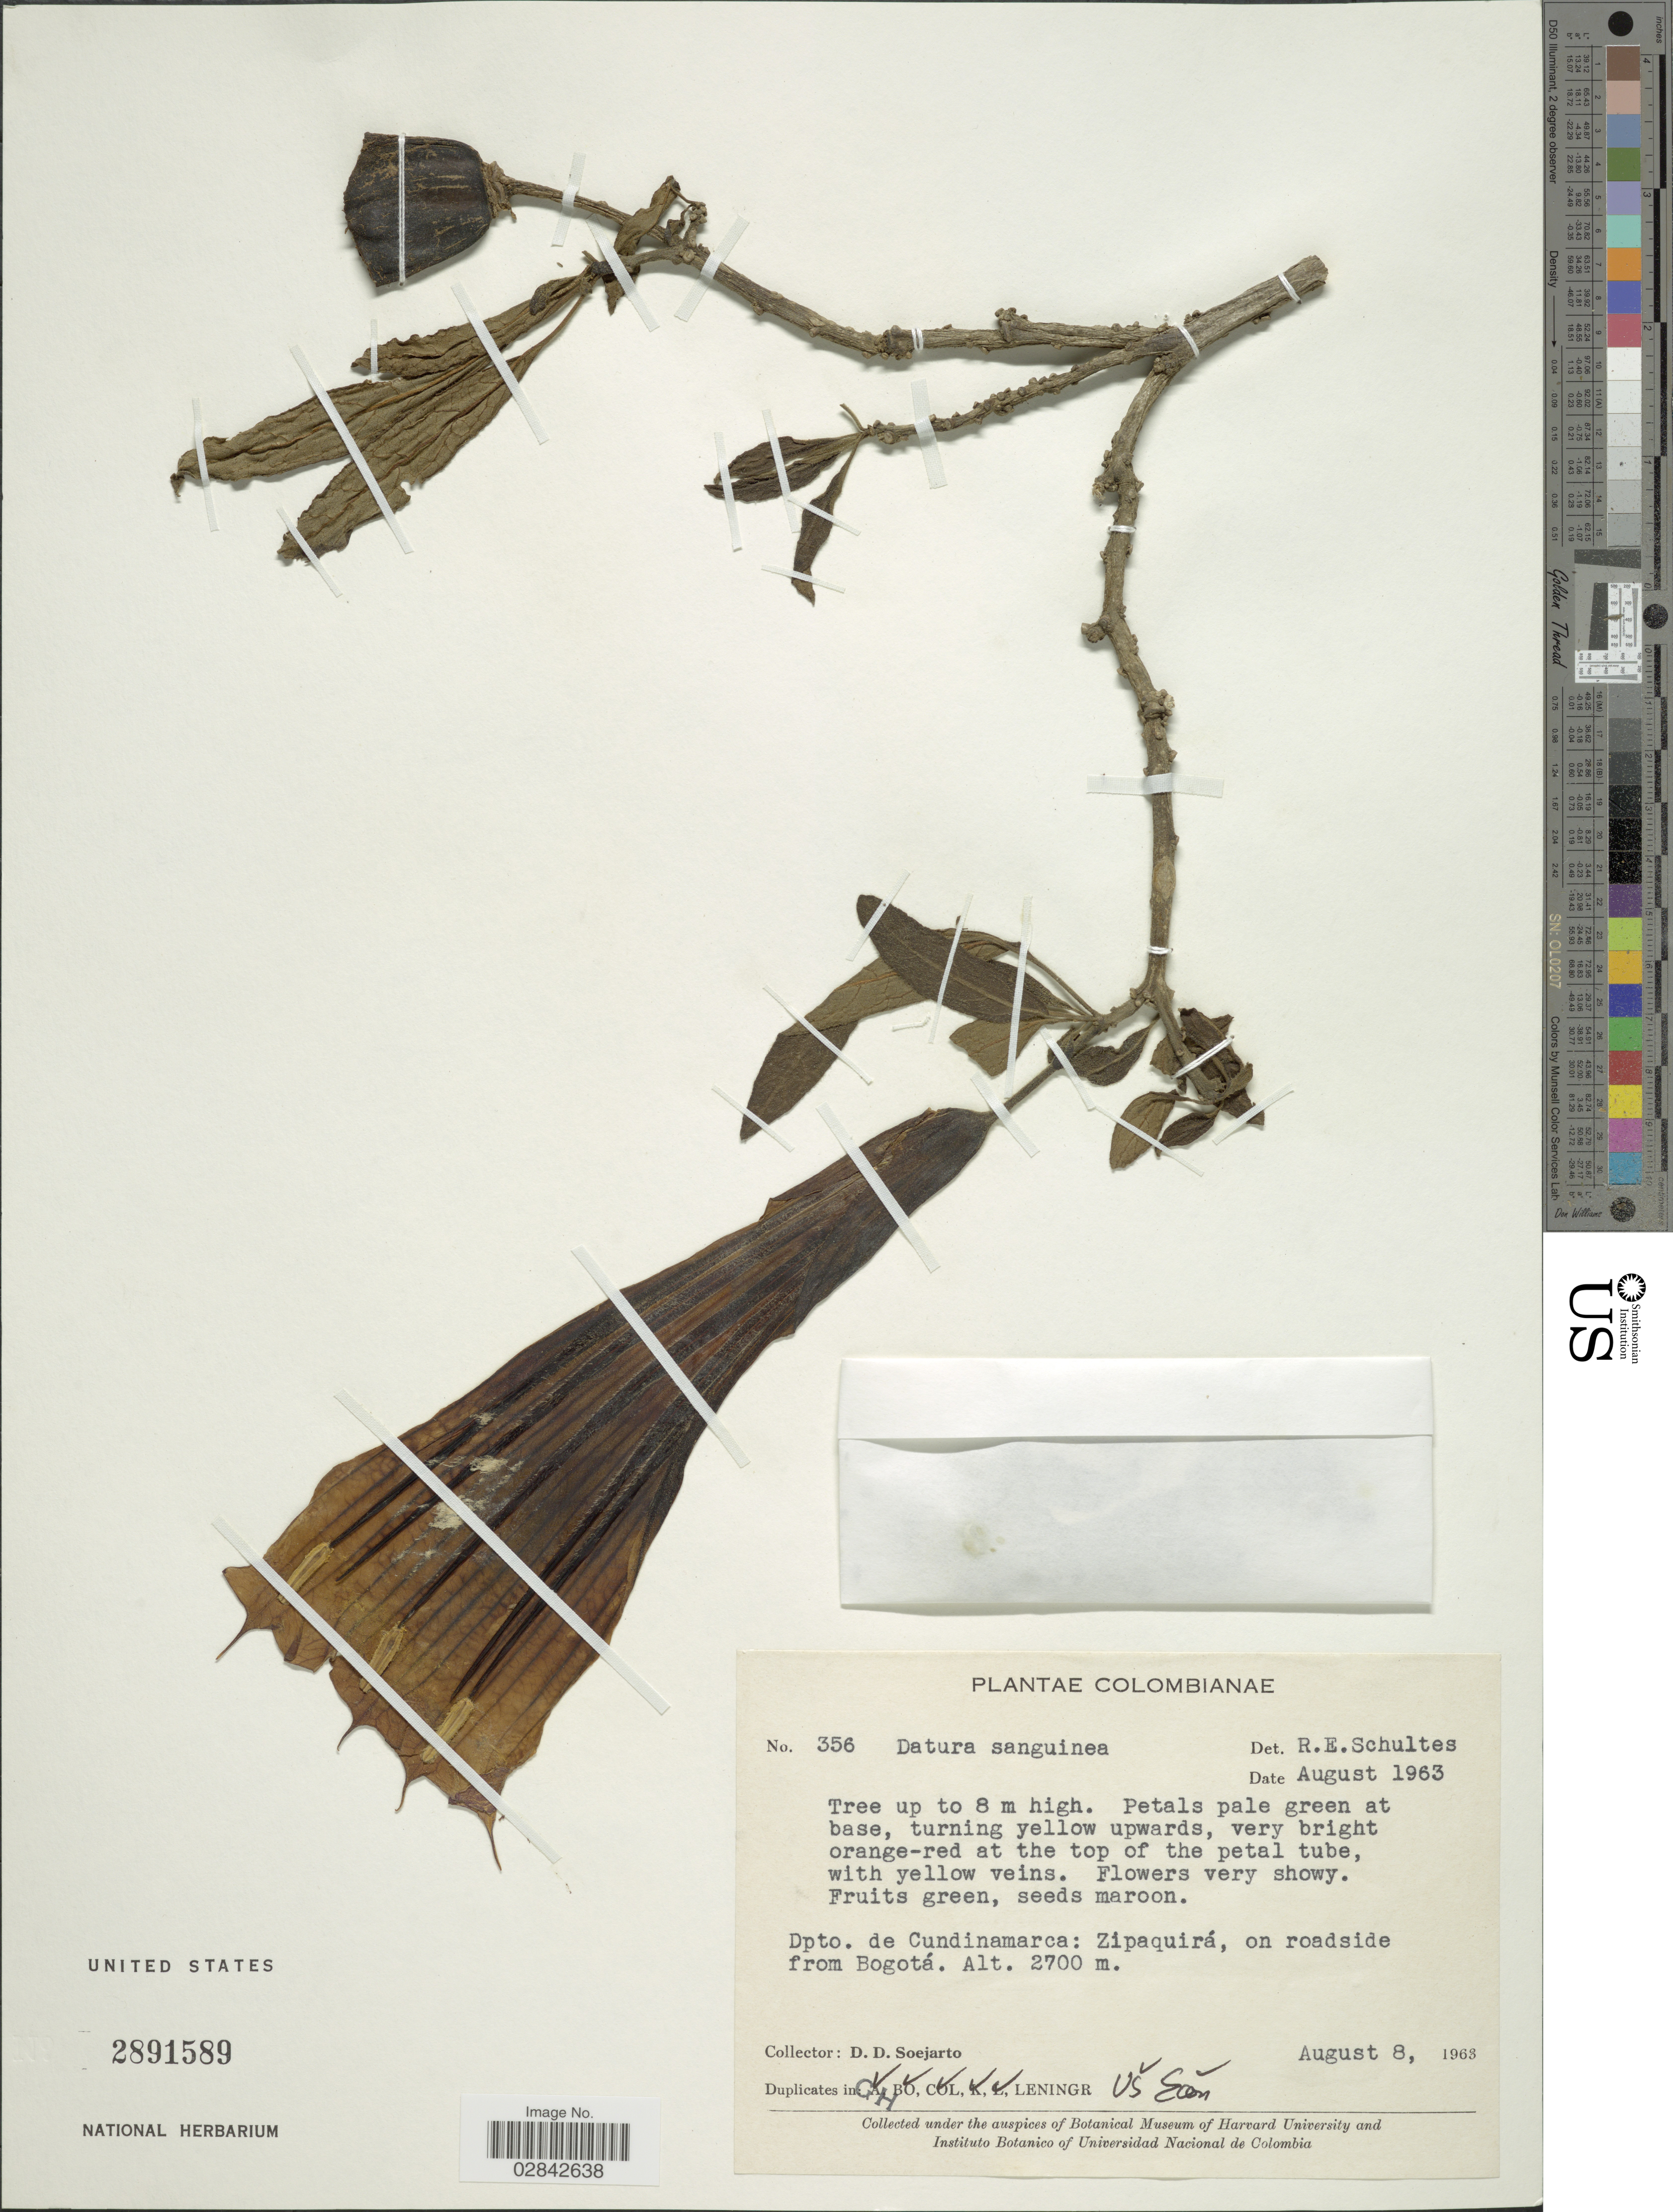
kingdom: Plantae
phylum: Tracheophyta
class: Magnoliopsida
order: Solanales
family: Solanaceae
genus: Brugmansia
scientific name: Brugmansia sanguinea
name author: (Ruiz & Pav.) D. Don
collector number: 356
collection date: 1963-08-08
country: Colombia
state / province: Cundinamarca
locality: Dpto. de Cundinamarca: Zipaquirá, on roadside from Bogotá.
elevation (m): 2700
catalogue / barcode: US 2891589